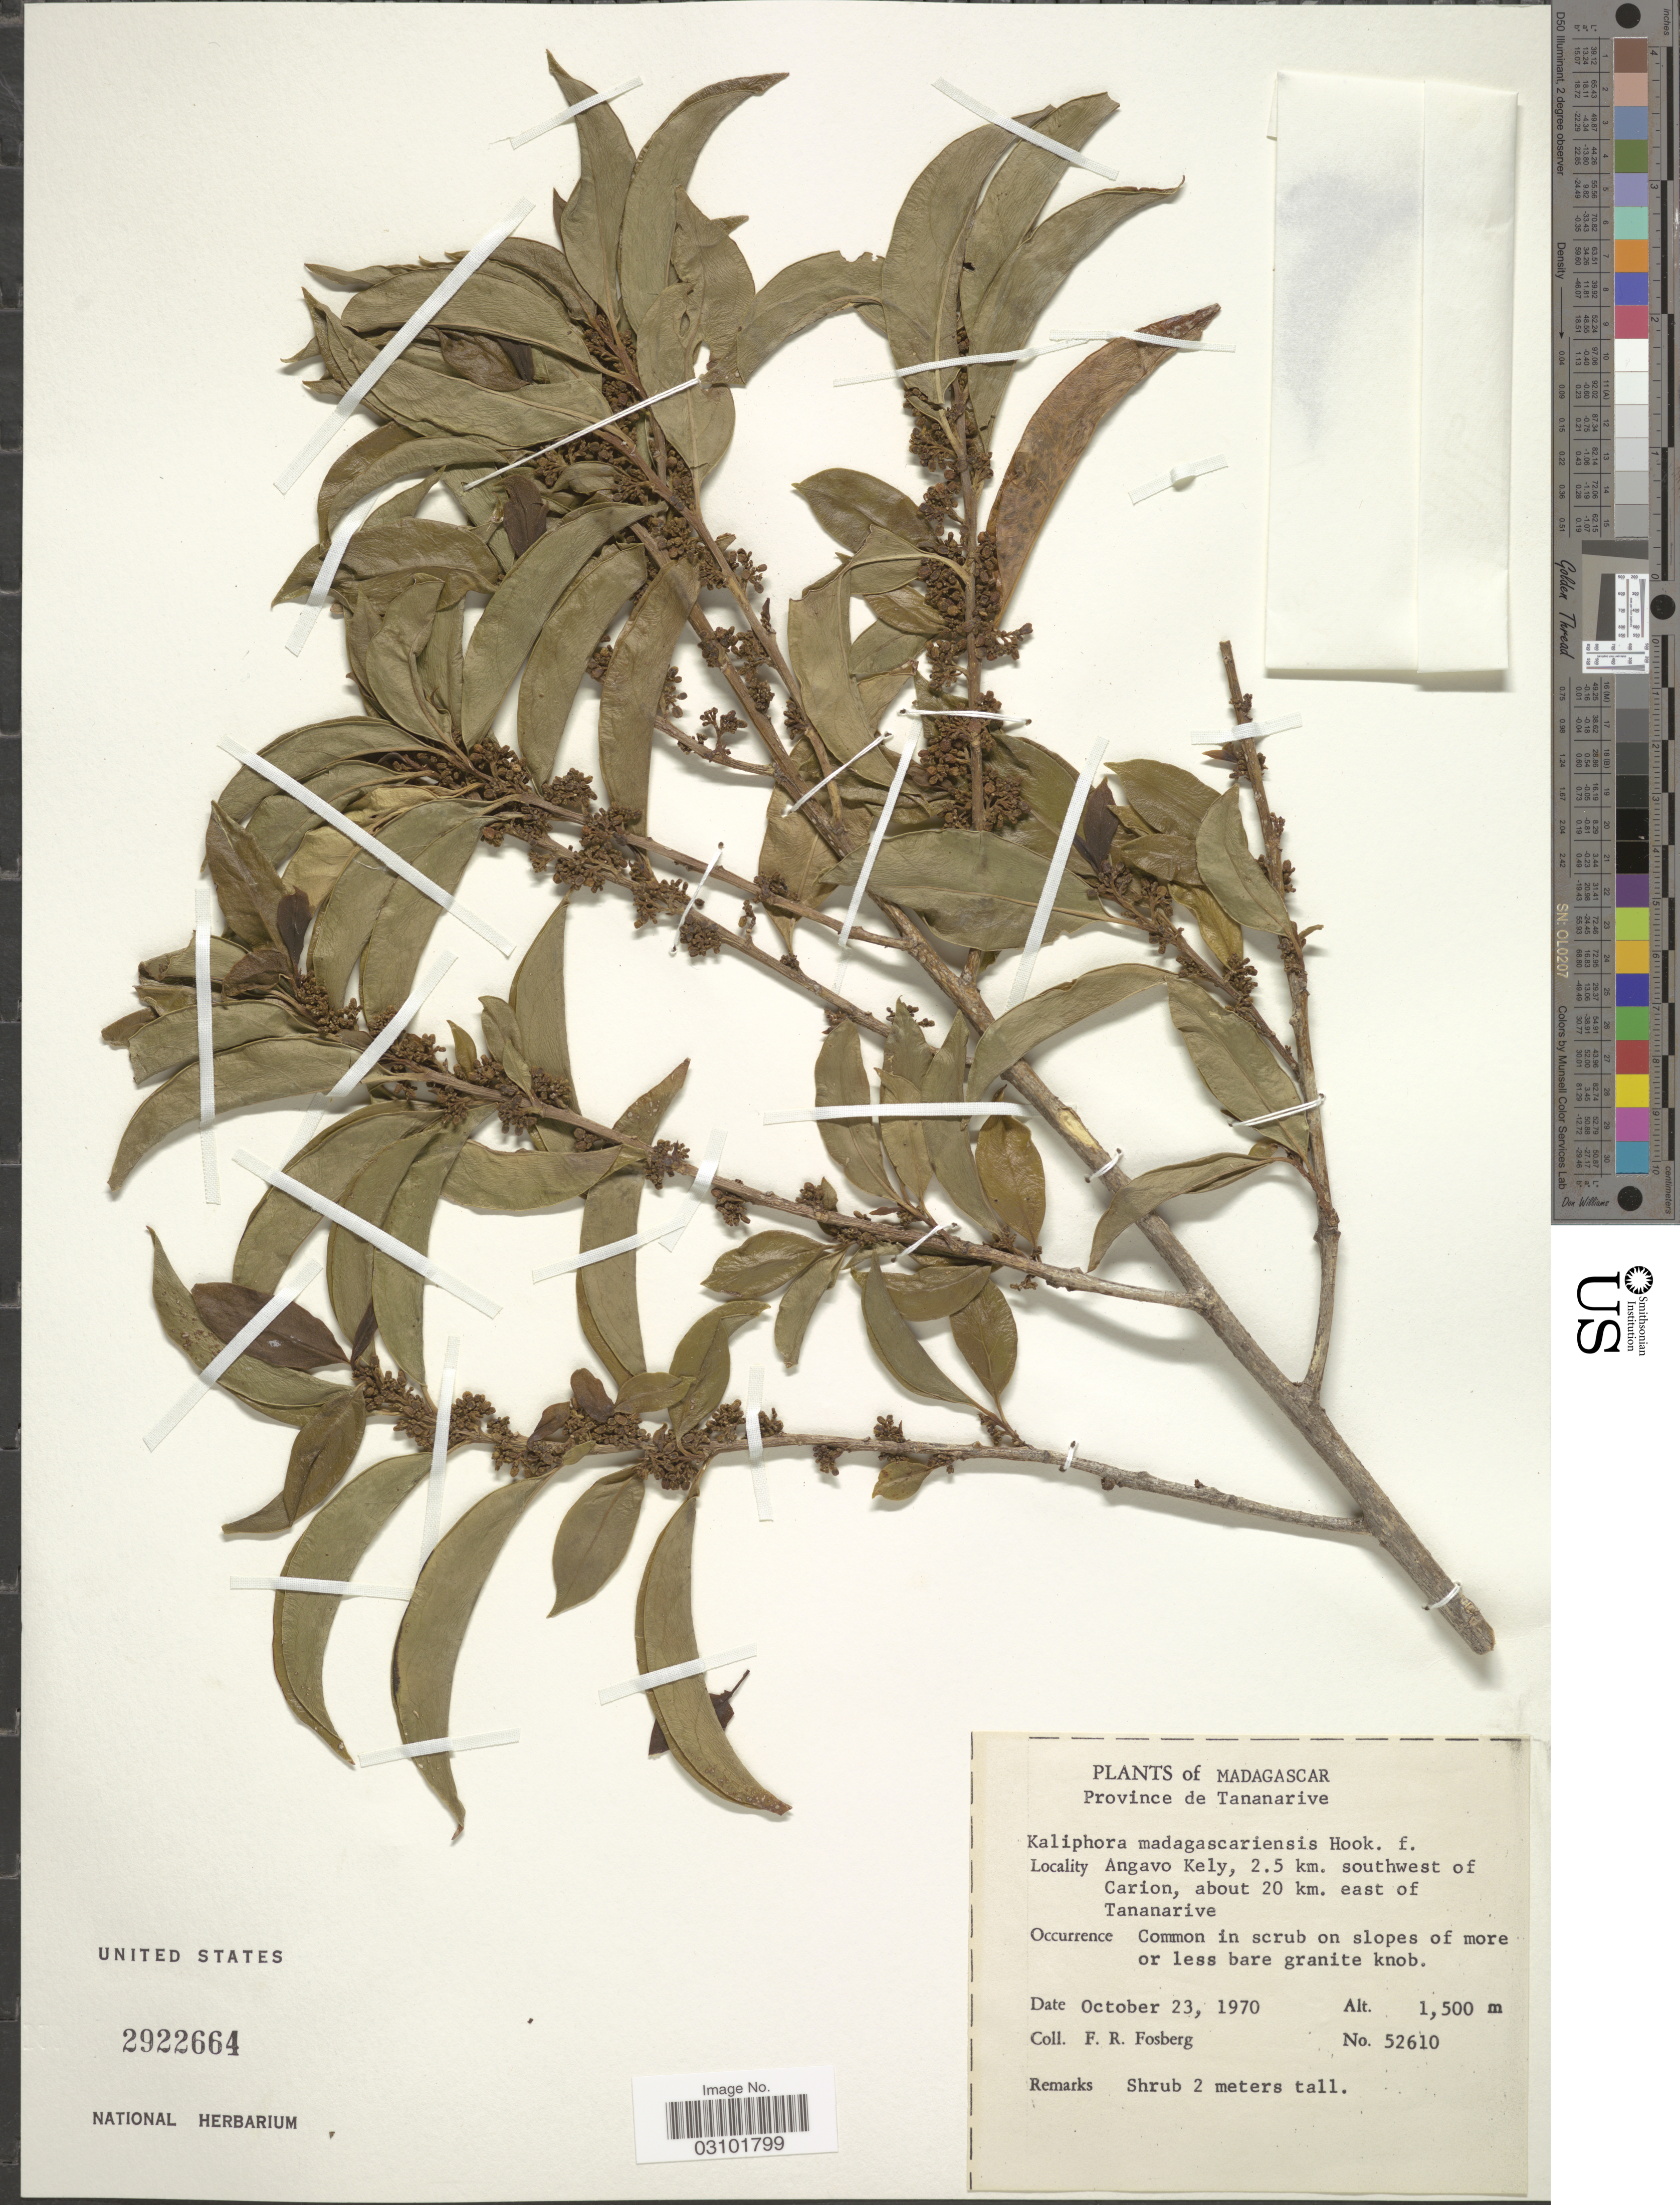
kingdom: Plantae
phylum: Tracheophyta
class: Magnoliopsida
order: Solanales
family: Montiniaceae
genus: Kaliphora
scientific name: Kaliphora madagascariensis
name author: Hook. f.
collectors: F. R. Fosberg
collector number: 52610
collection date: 1970-10-23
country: Madagascar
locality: Province de Tananarive. Angavo Kely, 2.5 km. southwest of Carion, about 20 km. east of Tananarive.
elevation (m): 1500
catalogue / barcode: US 2922664